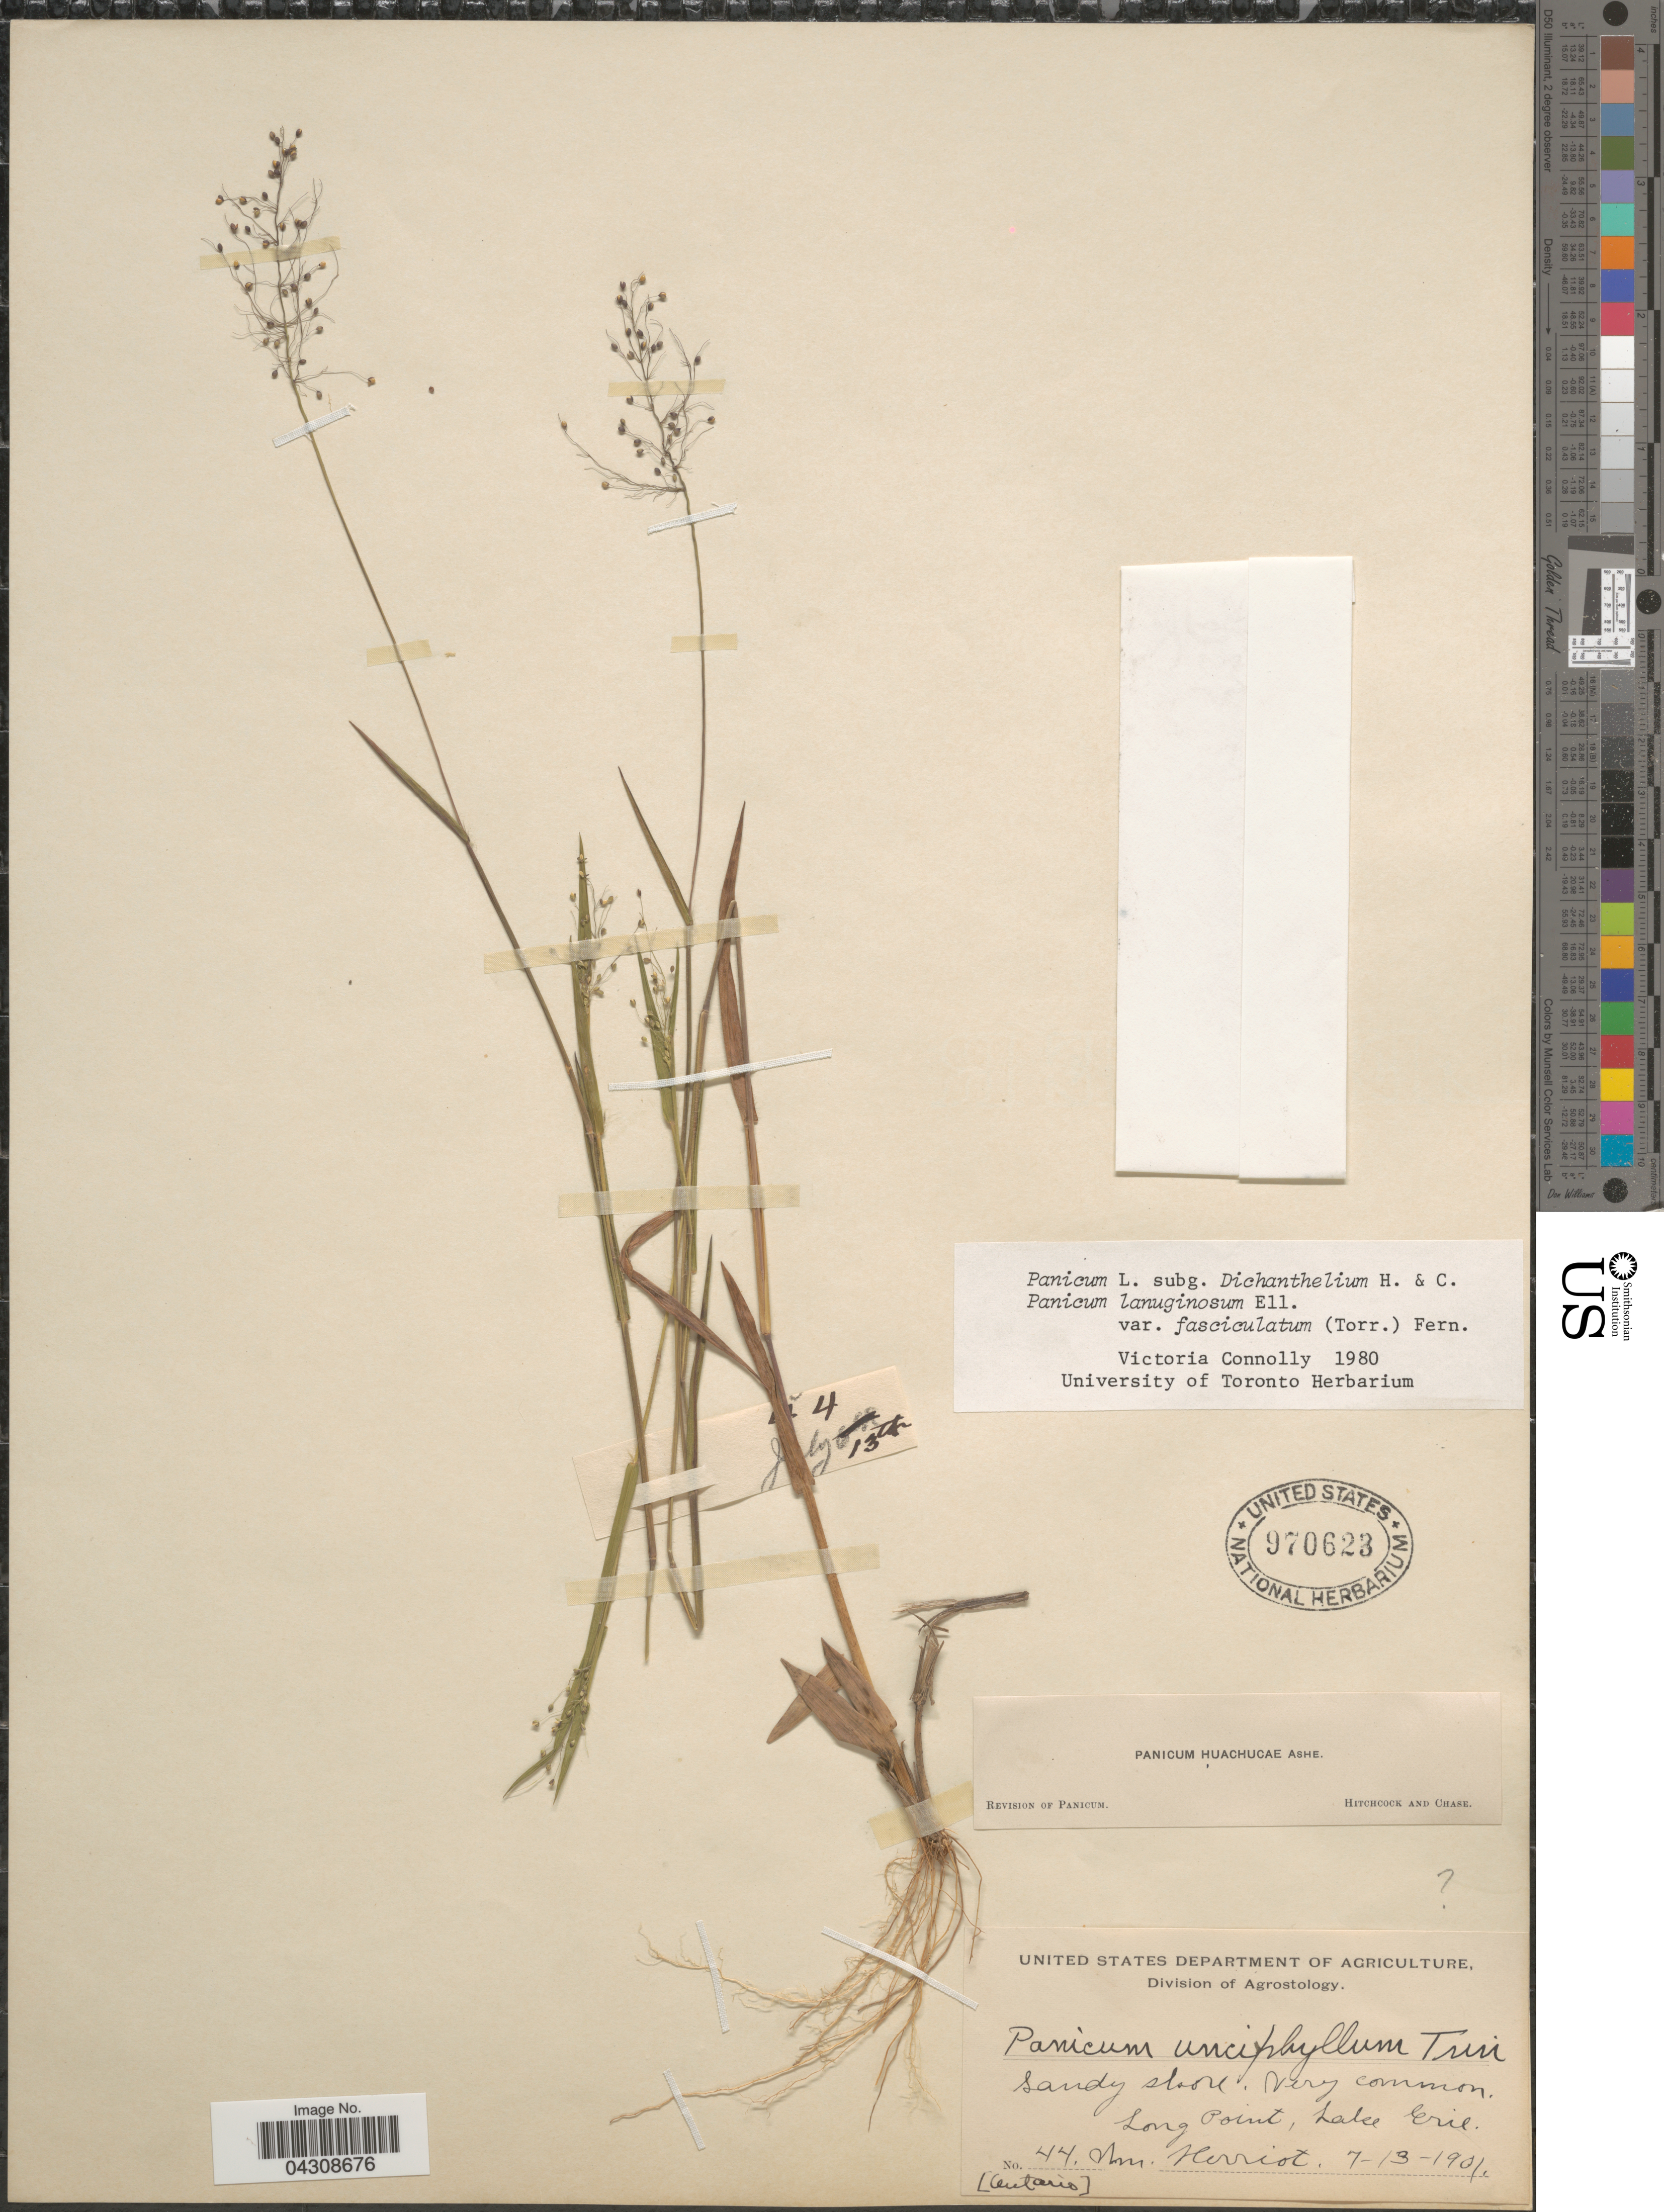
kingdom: Plantae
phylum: Tracheophyta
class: Liliopsida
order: Poales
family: Poaceae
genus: Dichanthelium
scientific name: Dichanthelium acuminatum var. acuminatum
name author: (Sw.) Gould & C.A. Clark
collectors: W. Herriot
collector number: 44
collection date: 1901-07-13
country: Canada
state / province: Ontario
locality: Long Point, Lake Erie.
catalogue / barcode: US 970623